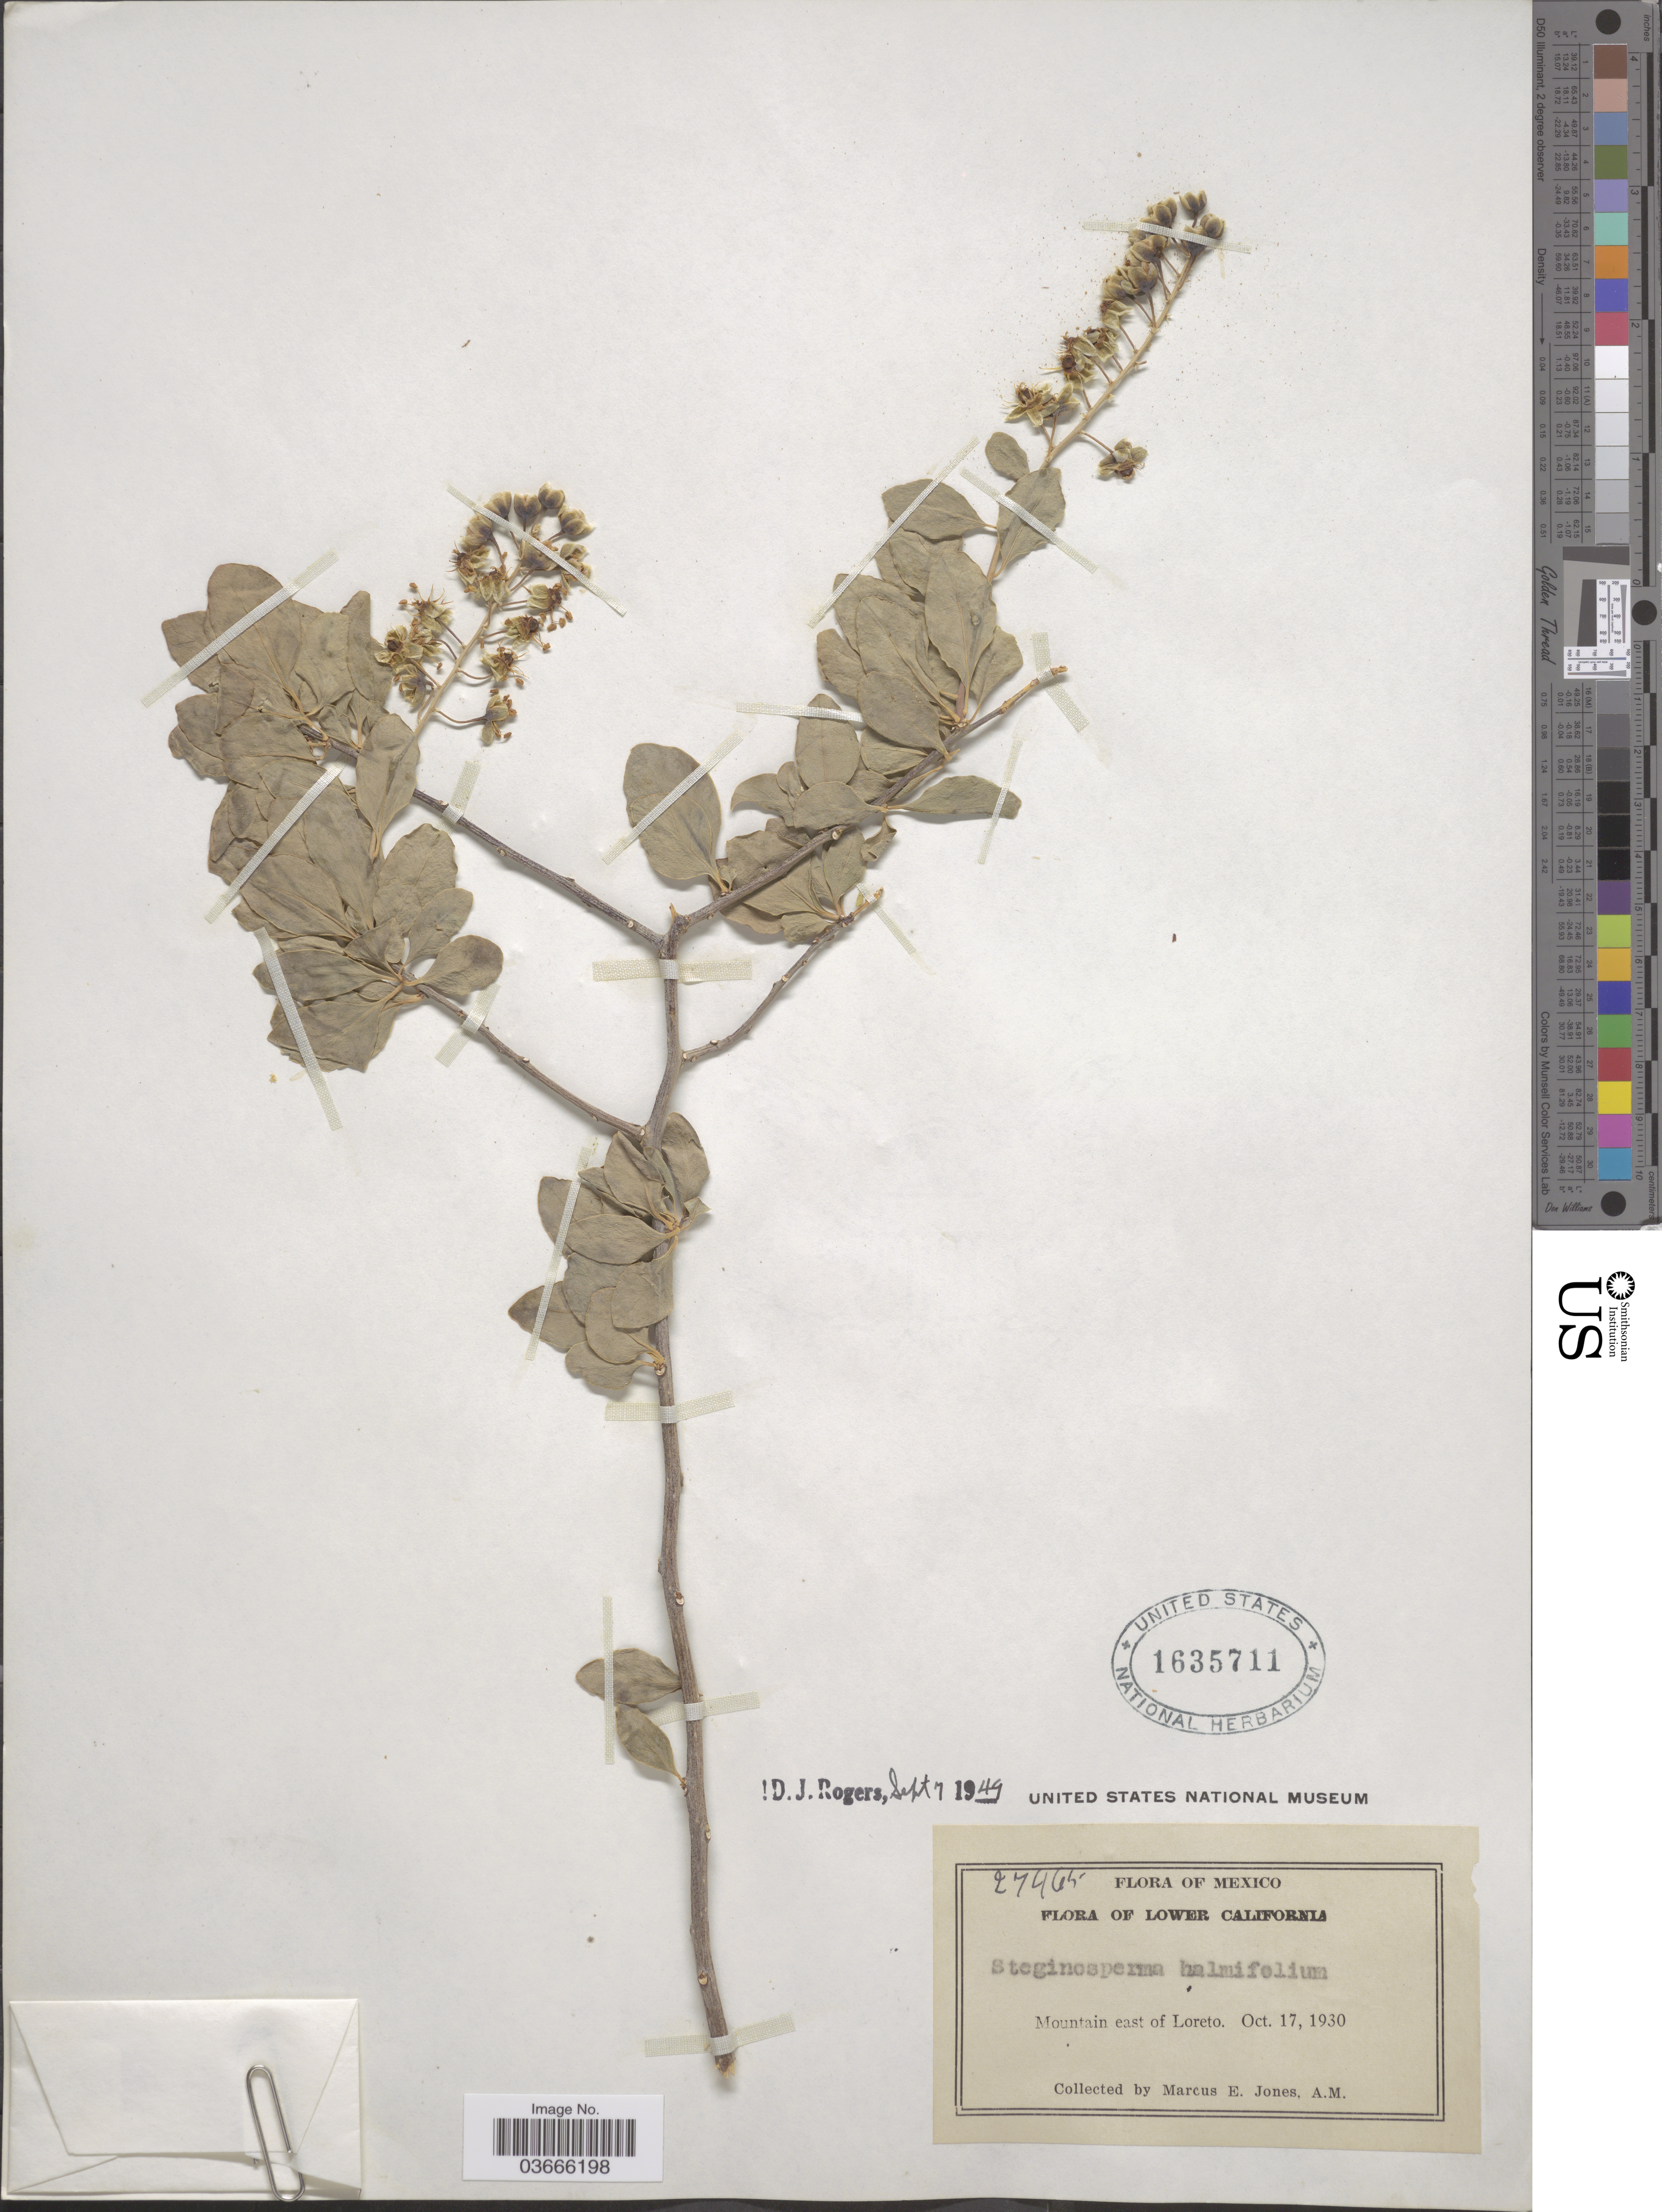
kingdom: Plantae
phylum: Tracheophyta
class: Magnoliopsida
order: Caryophyllales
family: Stegnospermataceae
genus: Stegnosperma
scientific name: Stegnosperma halimifolium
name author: Benth.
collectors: M. E. Jones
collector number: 27465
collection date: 1930-10-17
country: Mexico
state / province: Baja California Norte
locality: Lower California. Mountain east of Loreto.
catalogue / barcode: US 1635711